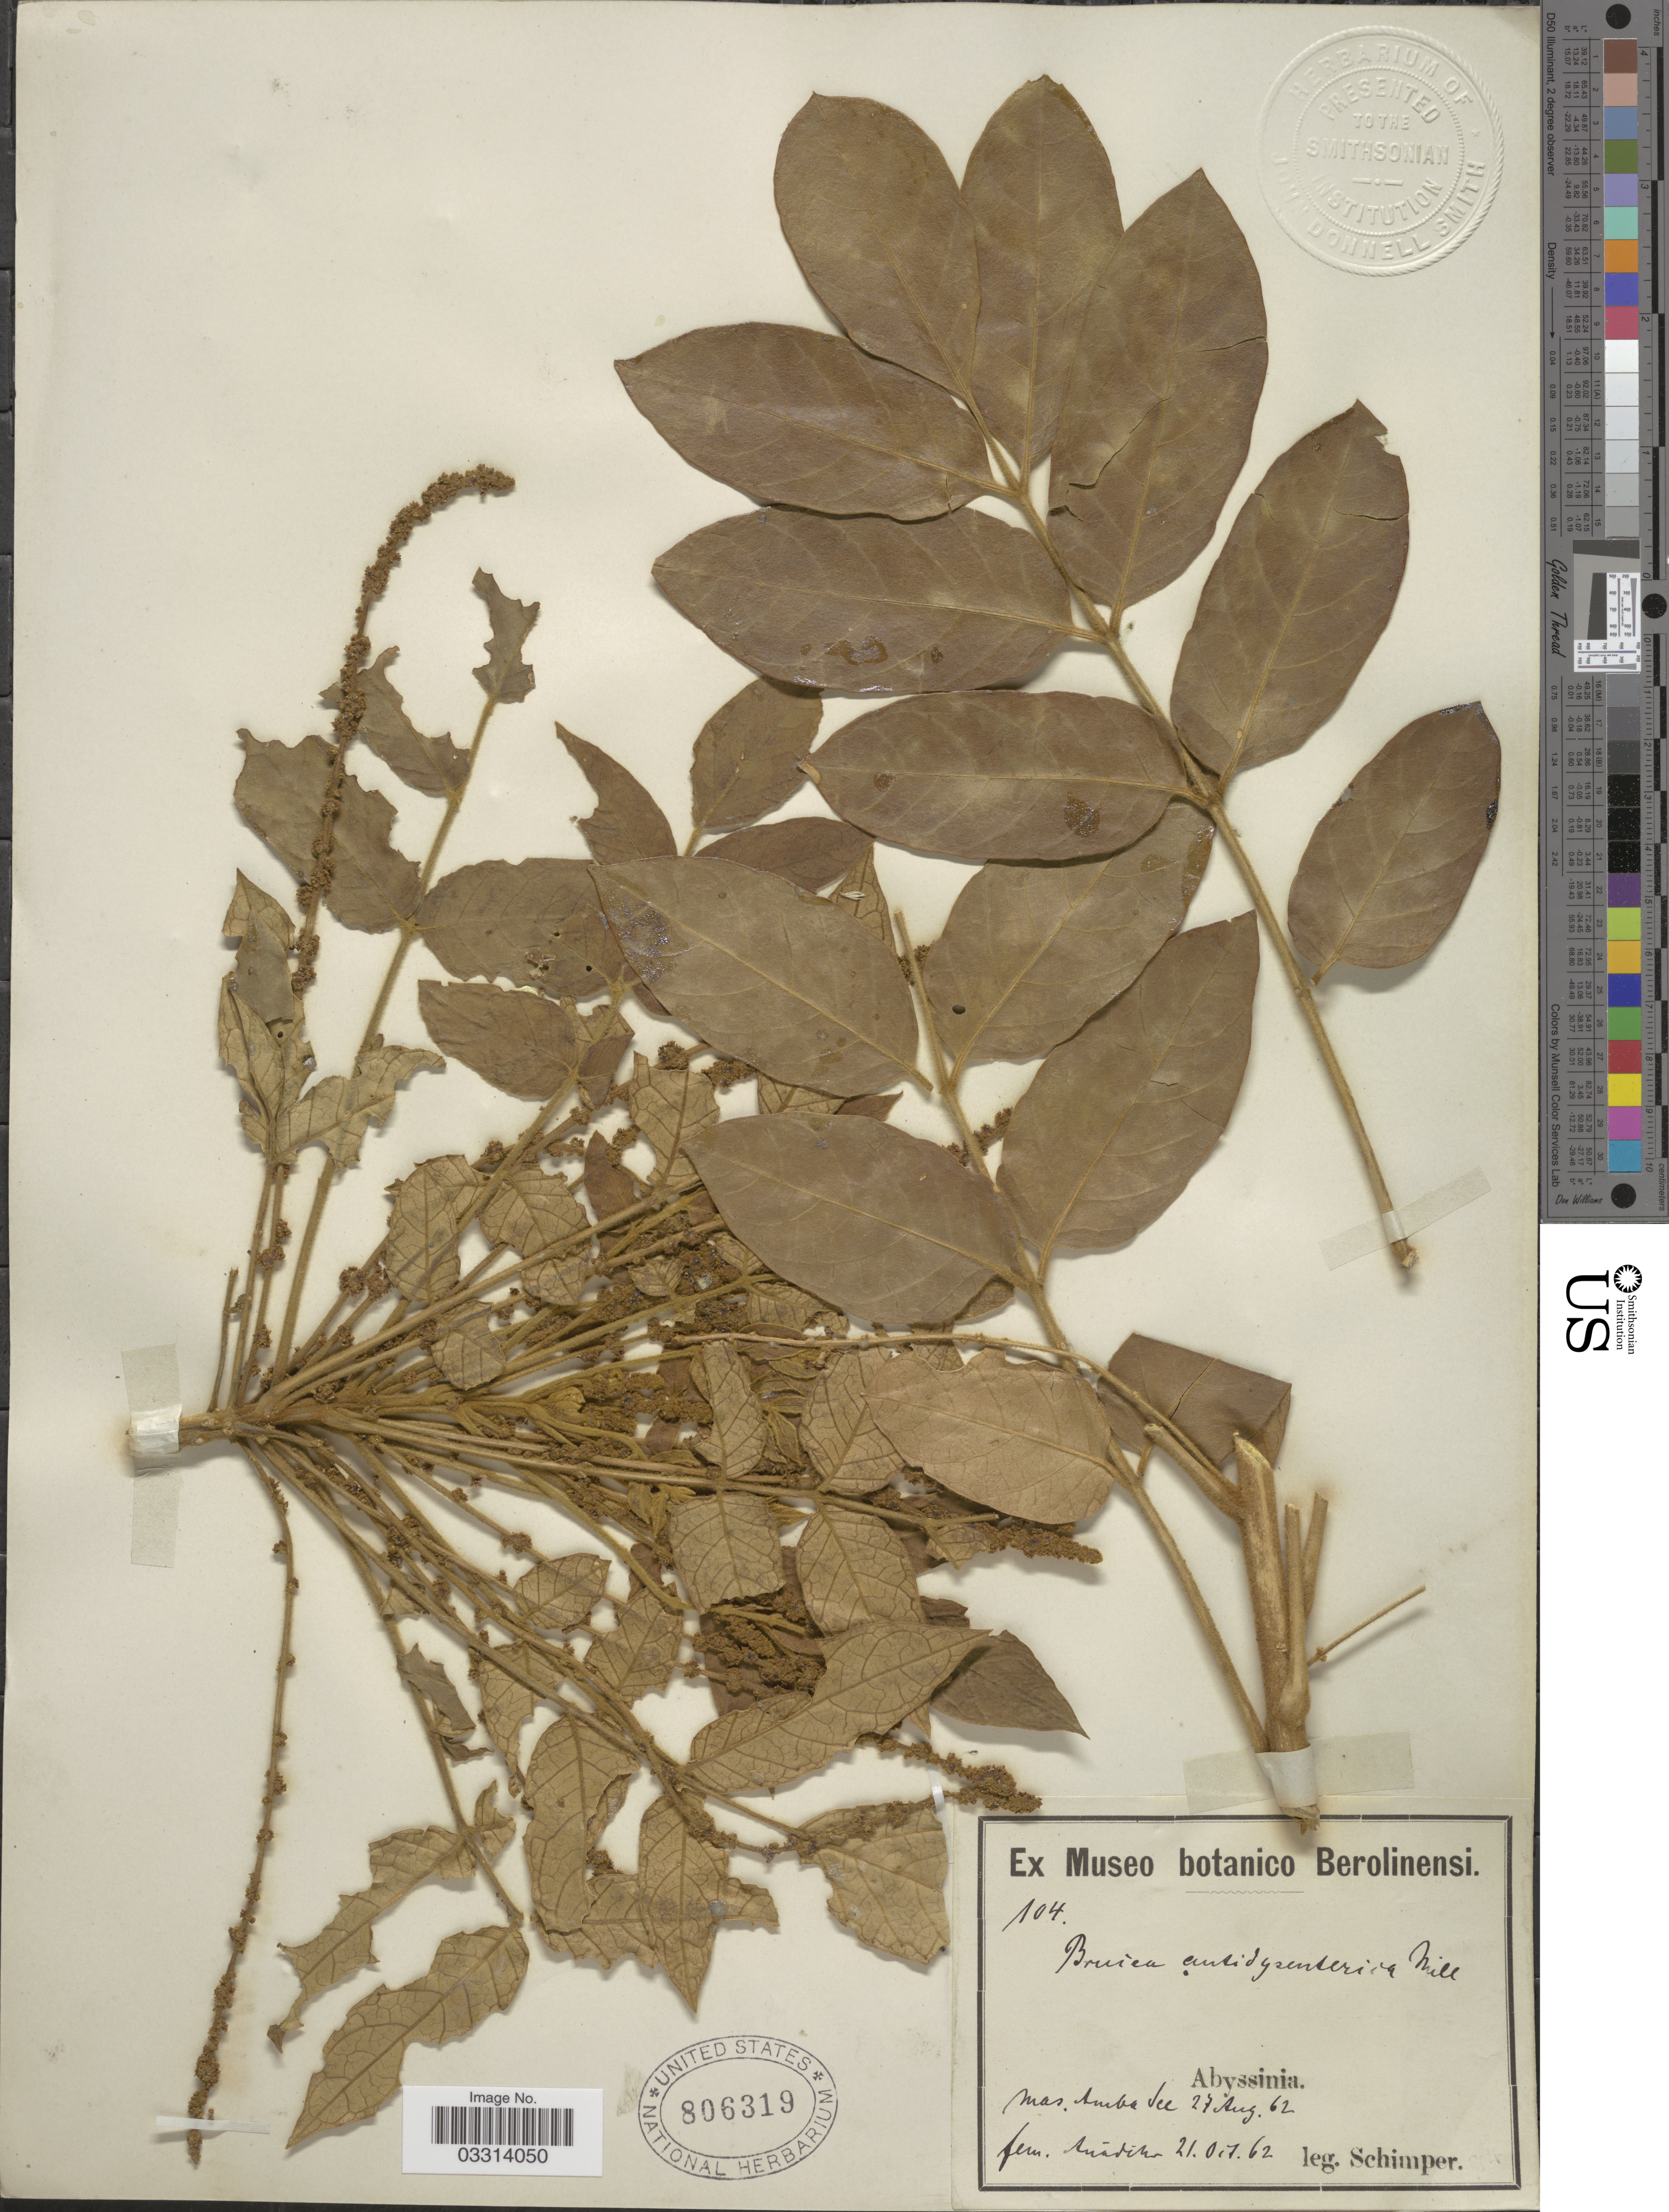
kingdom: Plantae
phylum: Tracheophyta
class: Magnoliopsida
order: Sapindales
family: Simaroubaceae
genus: Brucea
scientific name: Brucea antidysenterica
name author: J.F. Mill.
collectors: -. Schimper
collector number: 104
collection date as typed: Transcribed d/m/y: 27/8/62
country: Ethiopia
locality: Abyssinia.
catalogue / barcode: US 806319